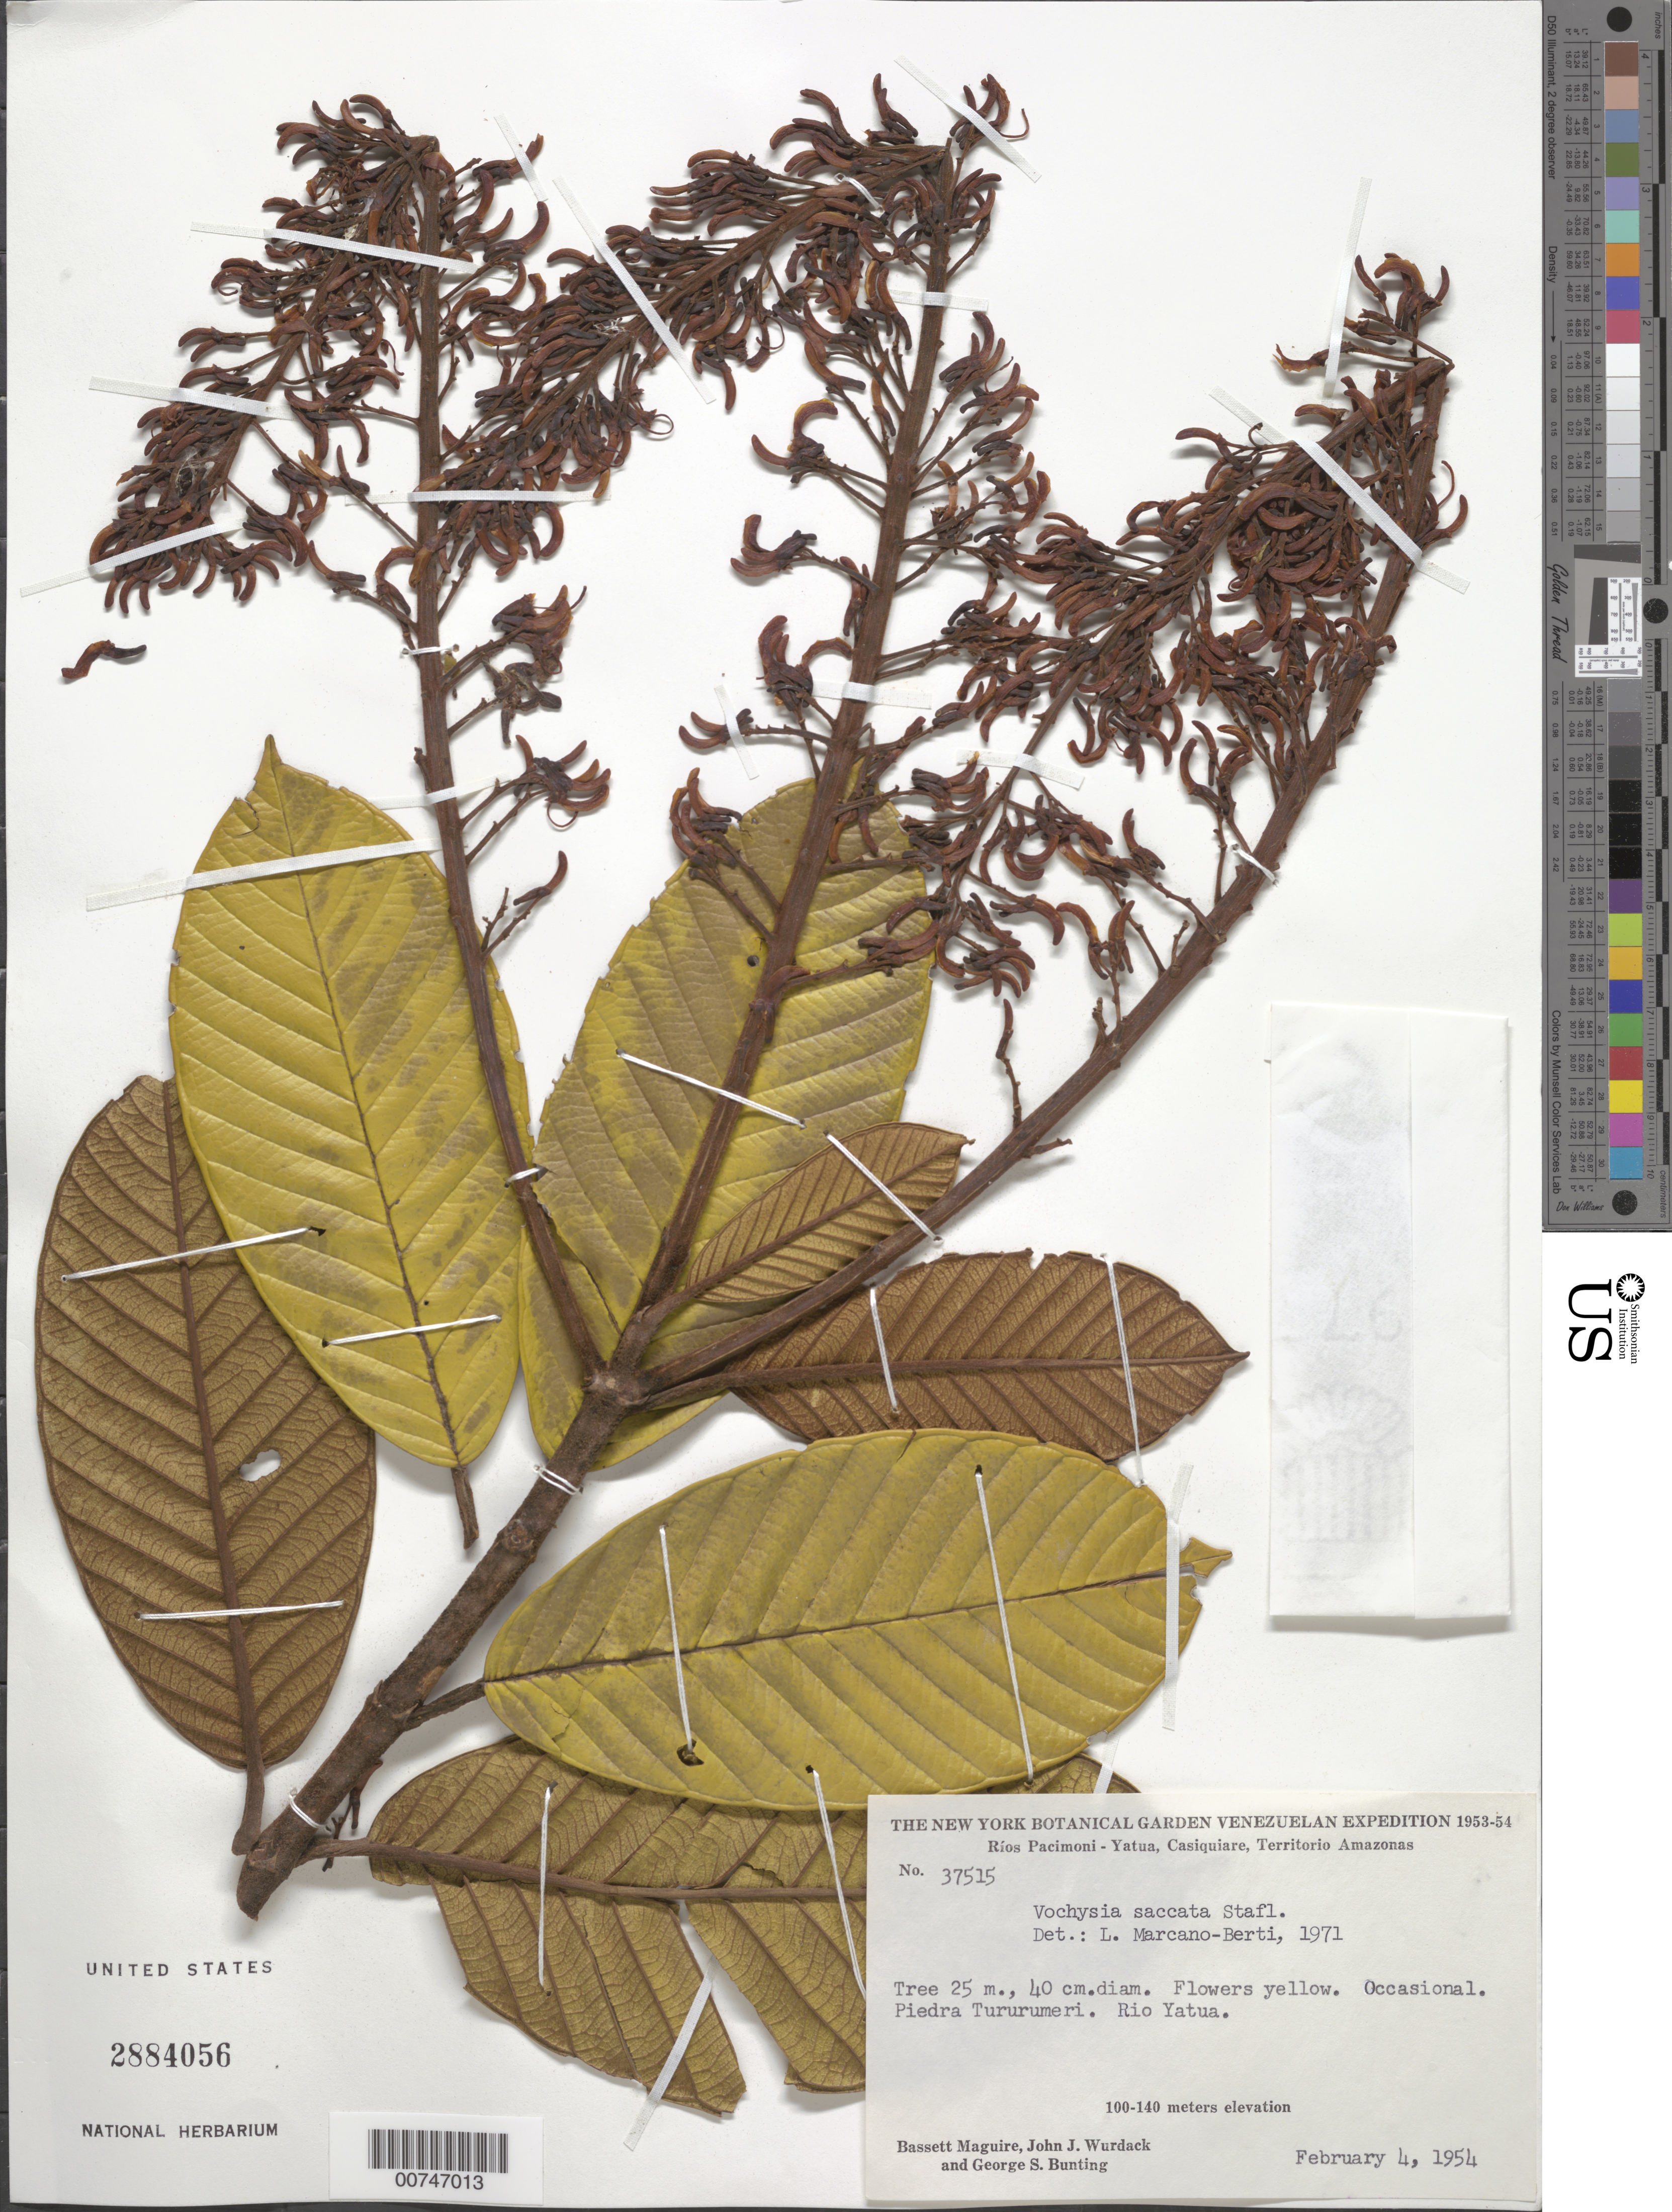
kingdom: Plantae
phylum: Tracheophyta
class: Magnoliopsida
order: Myrtales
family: Vochysiaceae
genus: Vochysia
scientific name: Vochysia saccata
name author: Stafleu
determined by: Marcano-Berti, L.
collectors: B. Maguire, J. J. Wurdack & G. S. Bunting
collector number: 37515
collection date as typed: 4-Feb-54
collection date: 1954-02-04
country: Venezuela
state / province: Amazonas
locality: Ríos Pacimoni - Yatua, Casiquiare, Río Yatua, Piedra Tururumeri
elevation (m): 100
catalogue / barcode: US 2884056